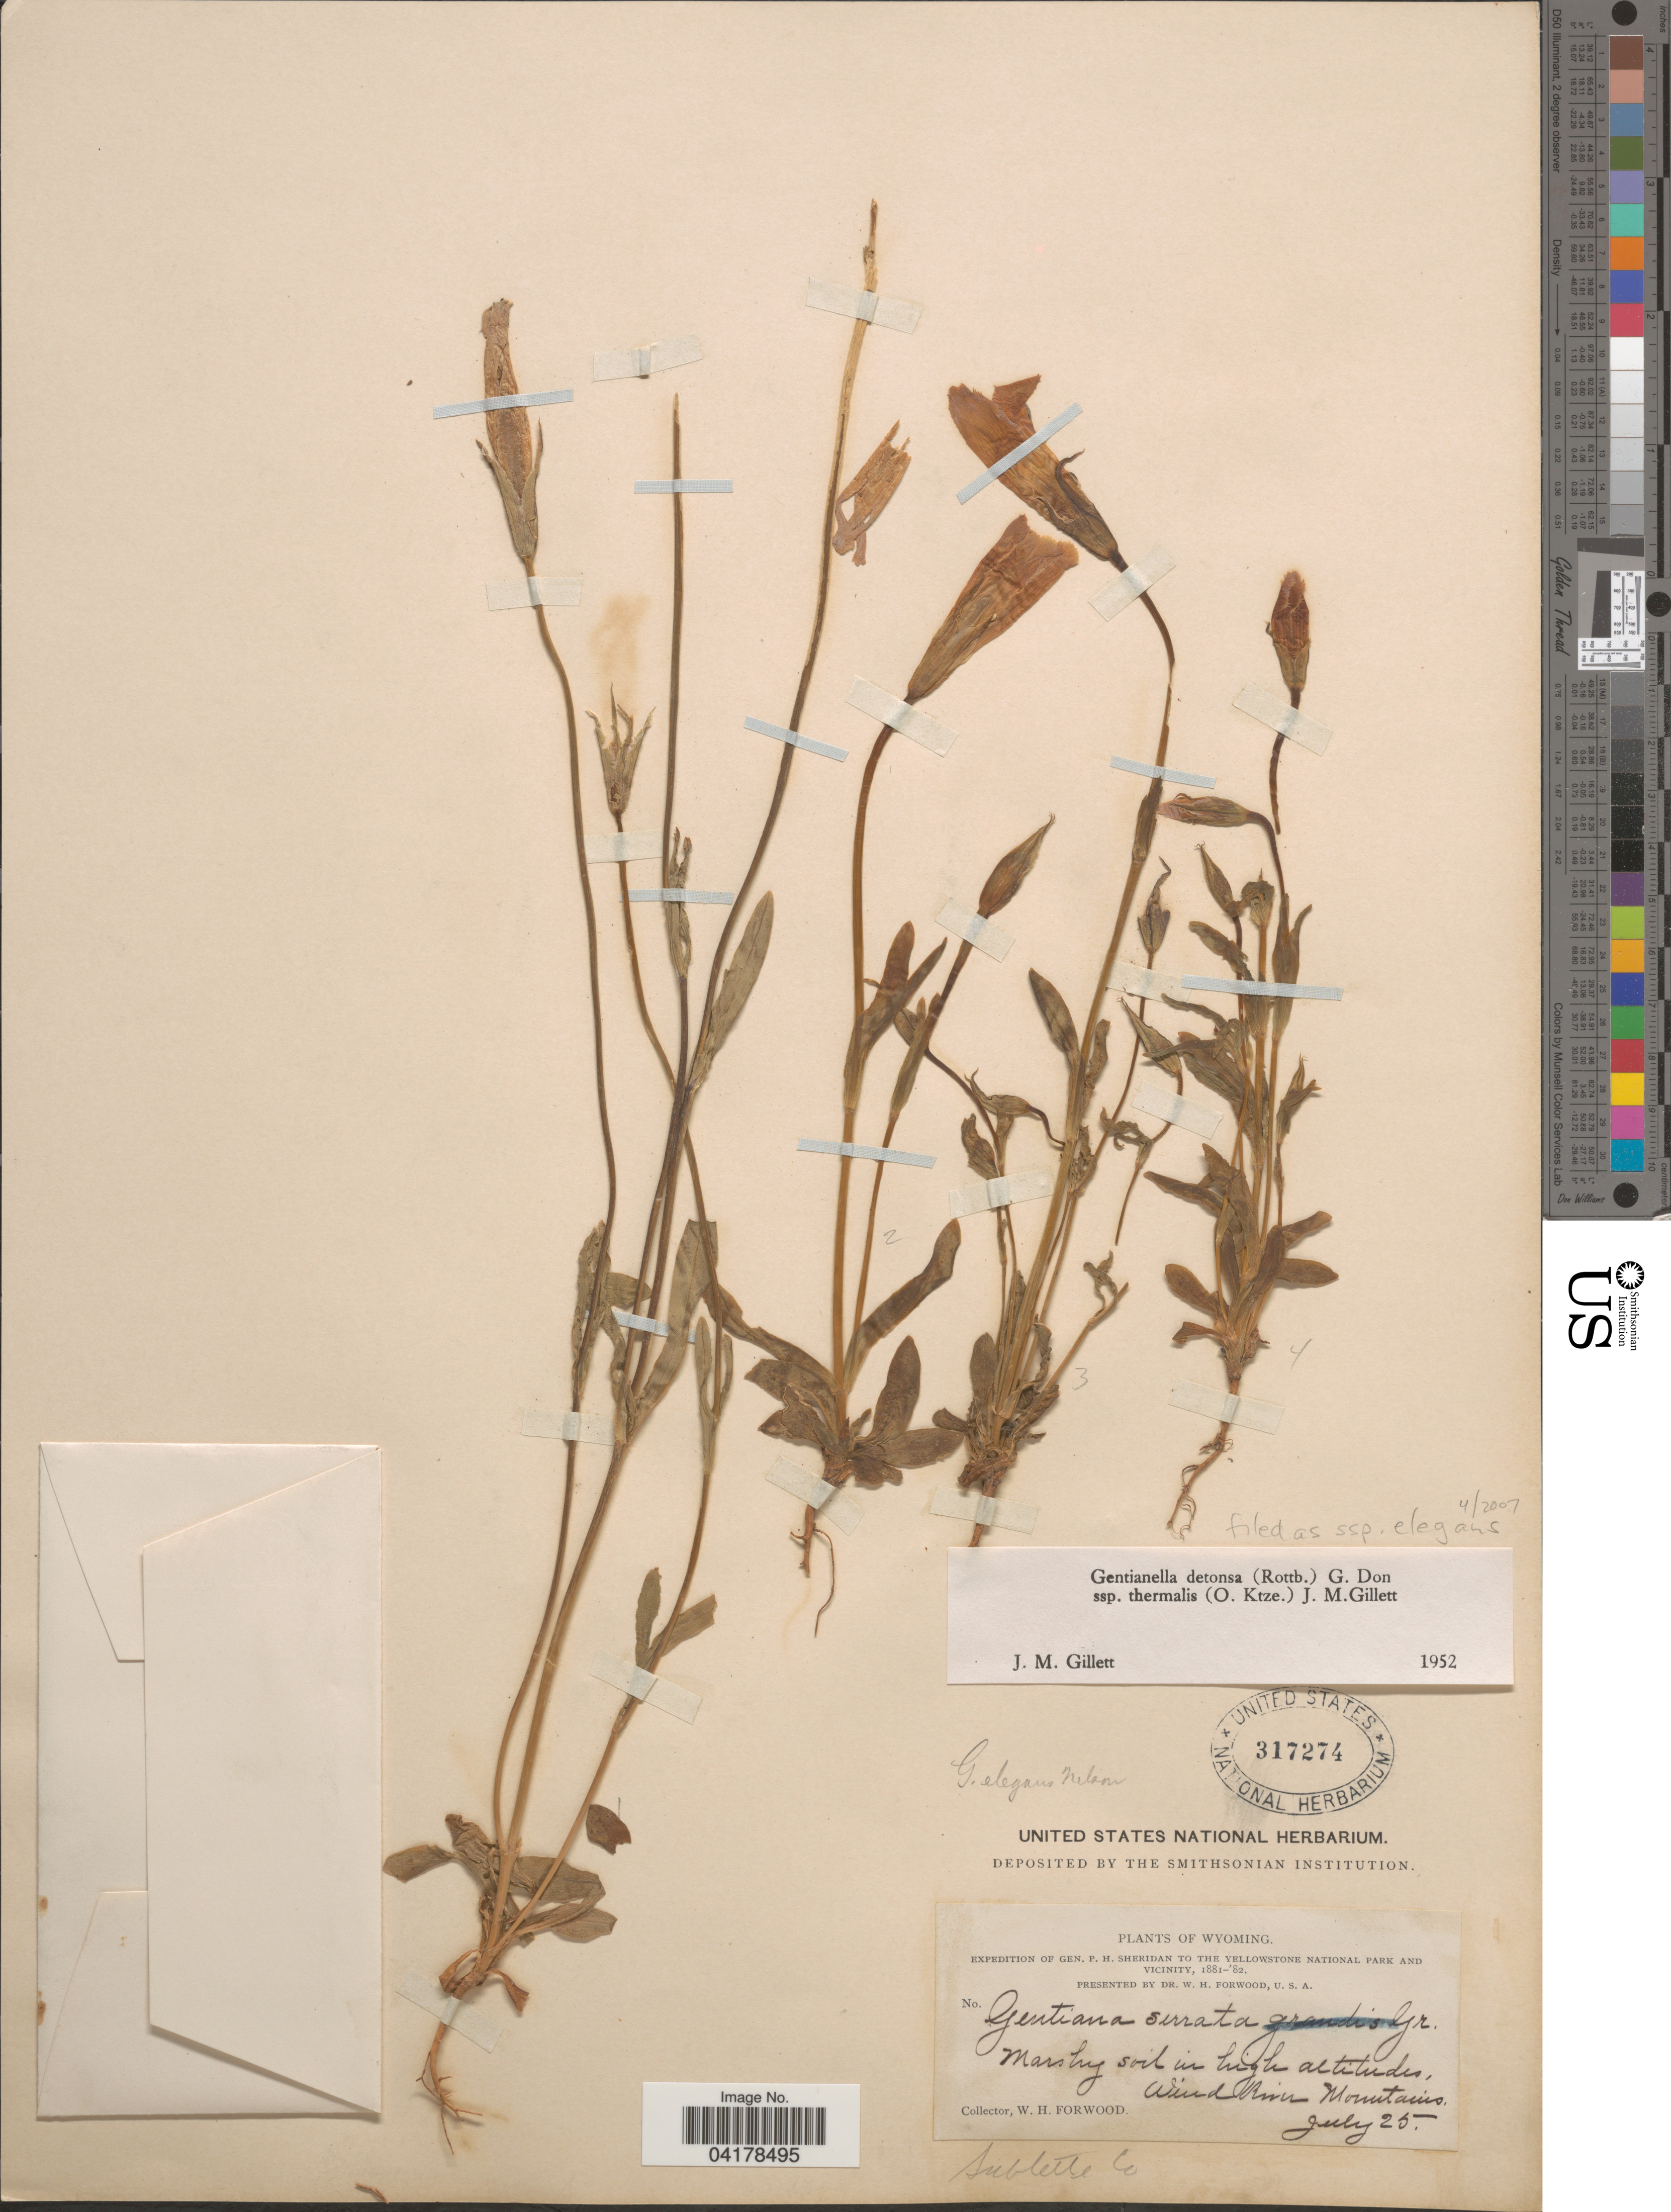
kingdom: Plantae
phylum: Tracheophyta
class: Magnoliopsida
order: Gentianales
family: Gentianaceae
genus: Gentianella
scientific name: Gentianella detonsa subsp. thermalis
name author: (Kuntze) J.M. Gillett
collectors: W. Forwood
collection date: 1881-07-25/1882-07-25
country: United States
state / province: Wyoming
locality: Expedition of Gen. P. H. Sheridan to the Yellowstone National Park and vicinity, 1881-'82. Wind River Mountains. Sublette Co.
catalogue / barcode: US 317274